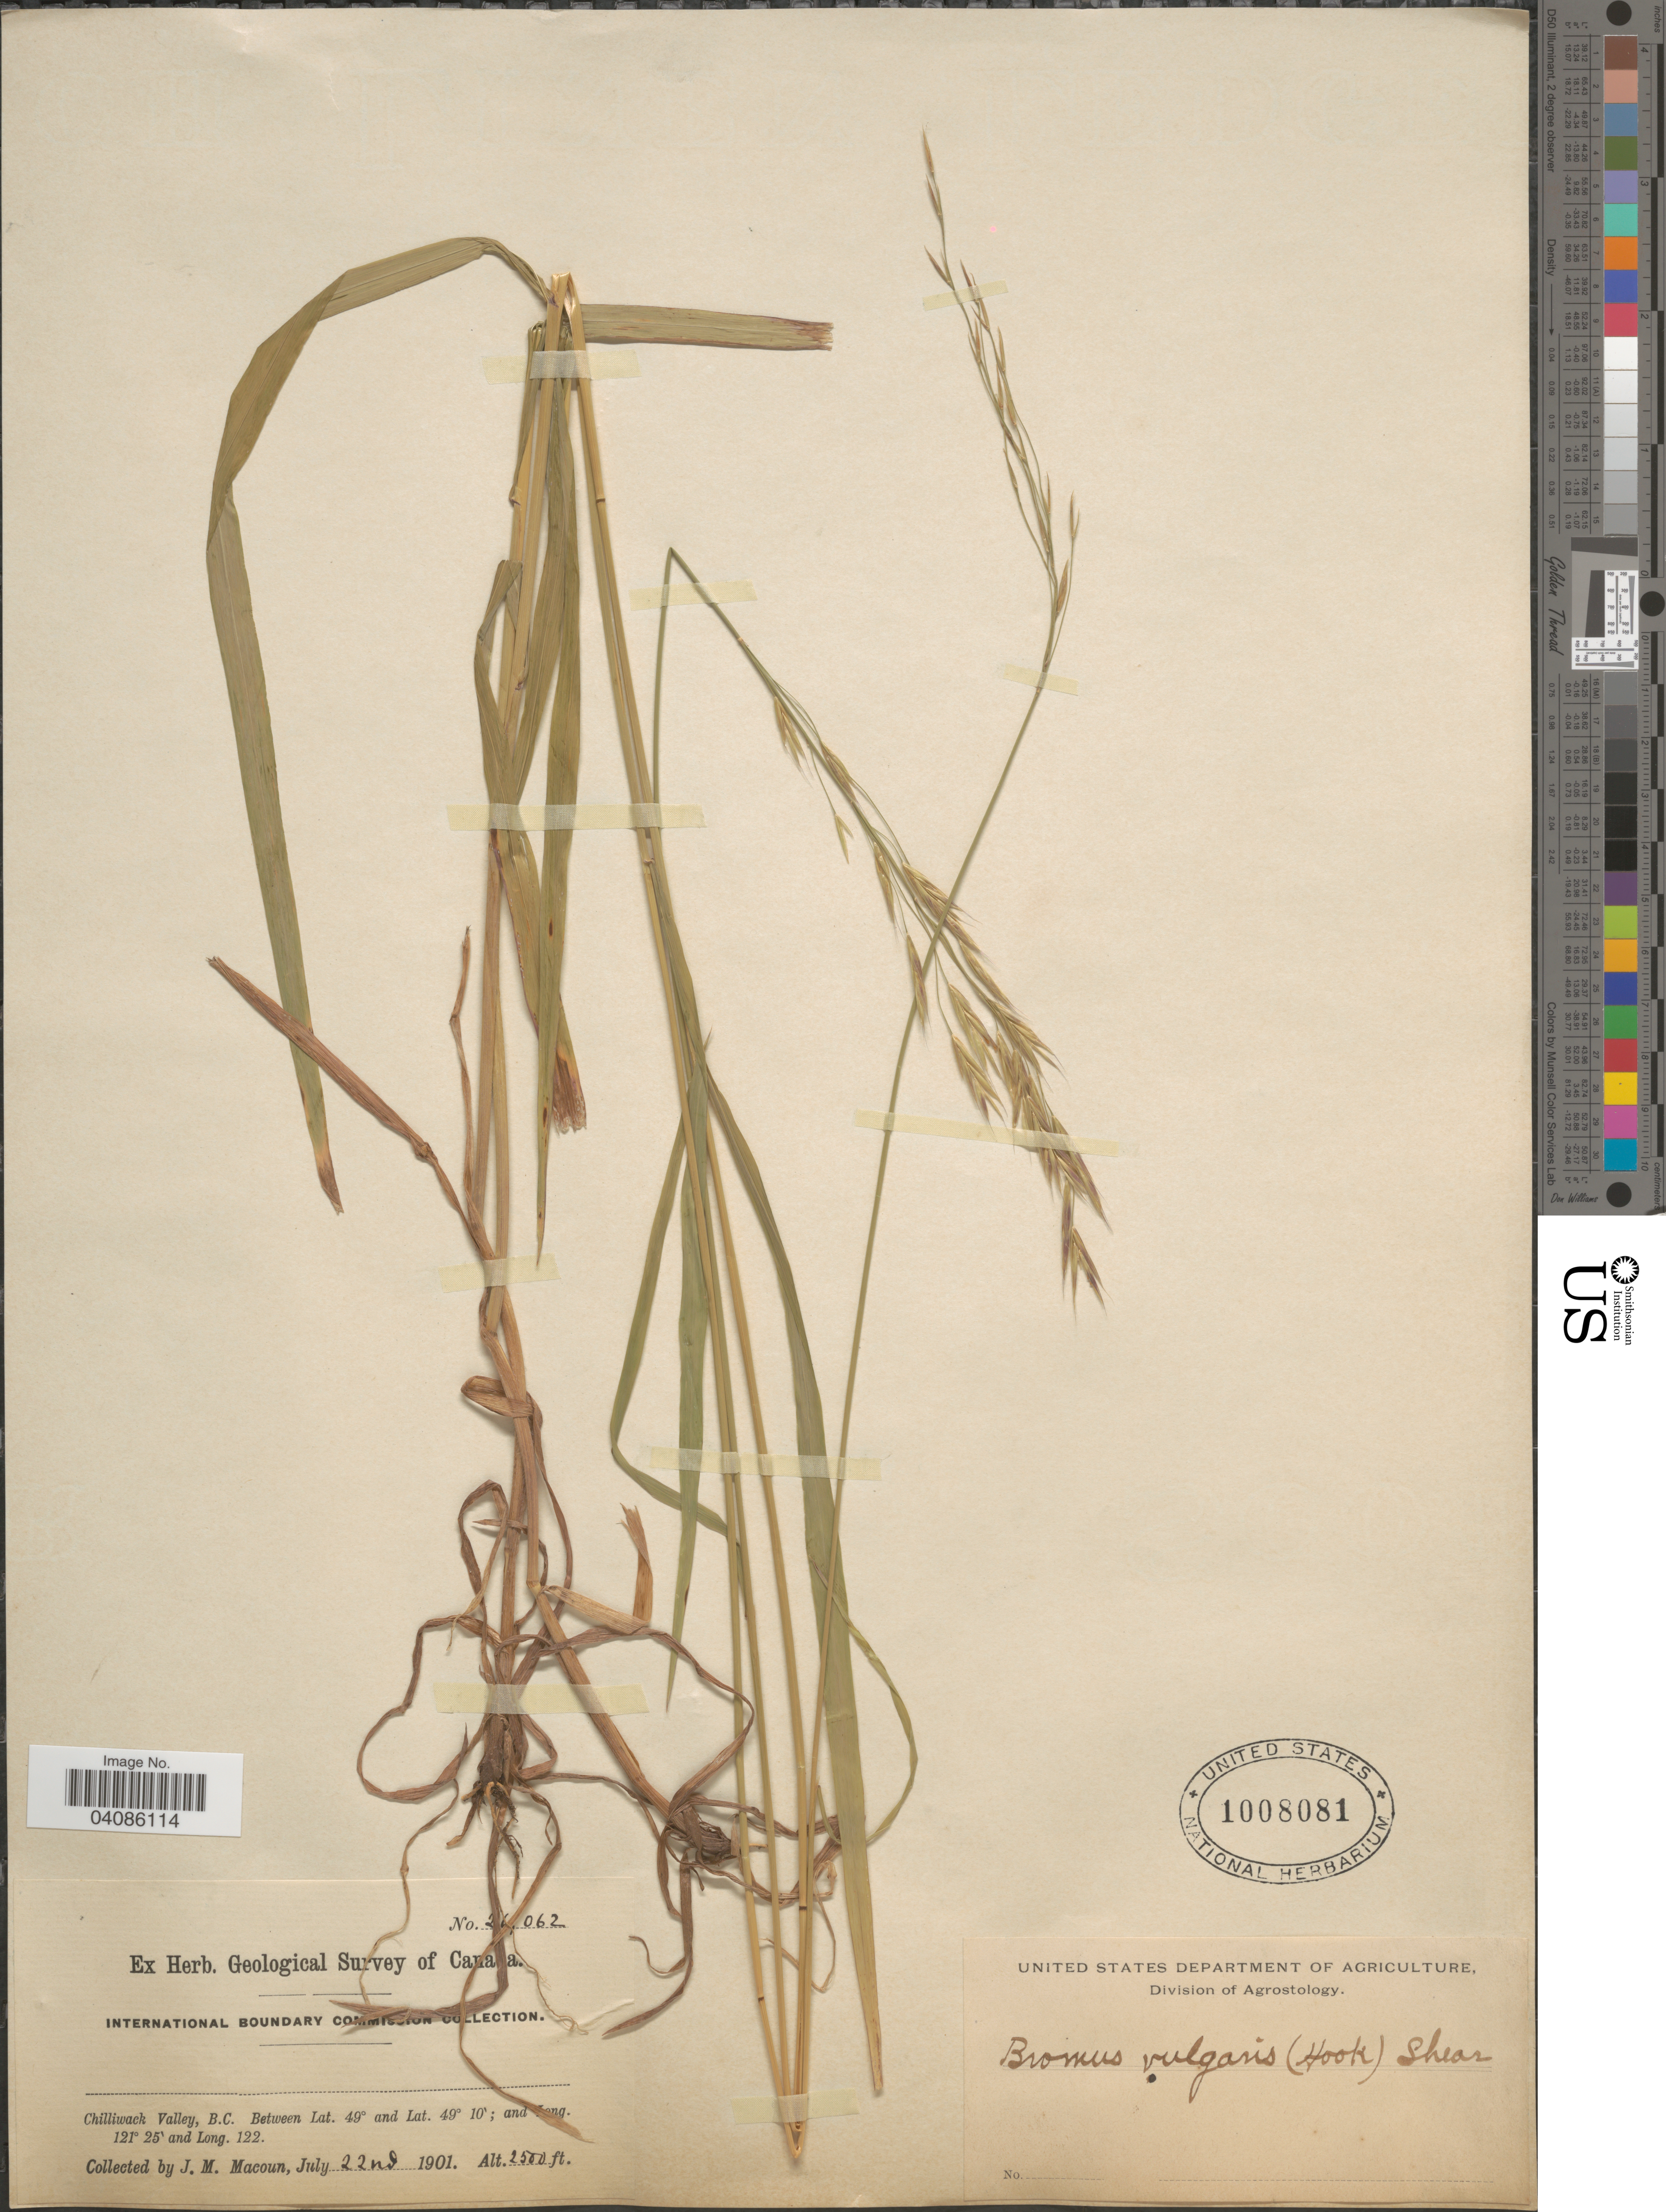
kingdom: Plantae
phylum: Tracheophyta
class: Liliopsida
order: Poales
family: Poaceae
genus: Bromus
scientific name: Bromus vulgaris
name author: (Hook.) Shear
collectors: J. M. Macoun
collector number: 21062*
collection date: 1901-07-22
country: Canada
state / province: British Columbia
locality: Chilliwack Valley.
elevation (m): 762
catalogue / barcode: US 1008081